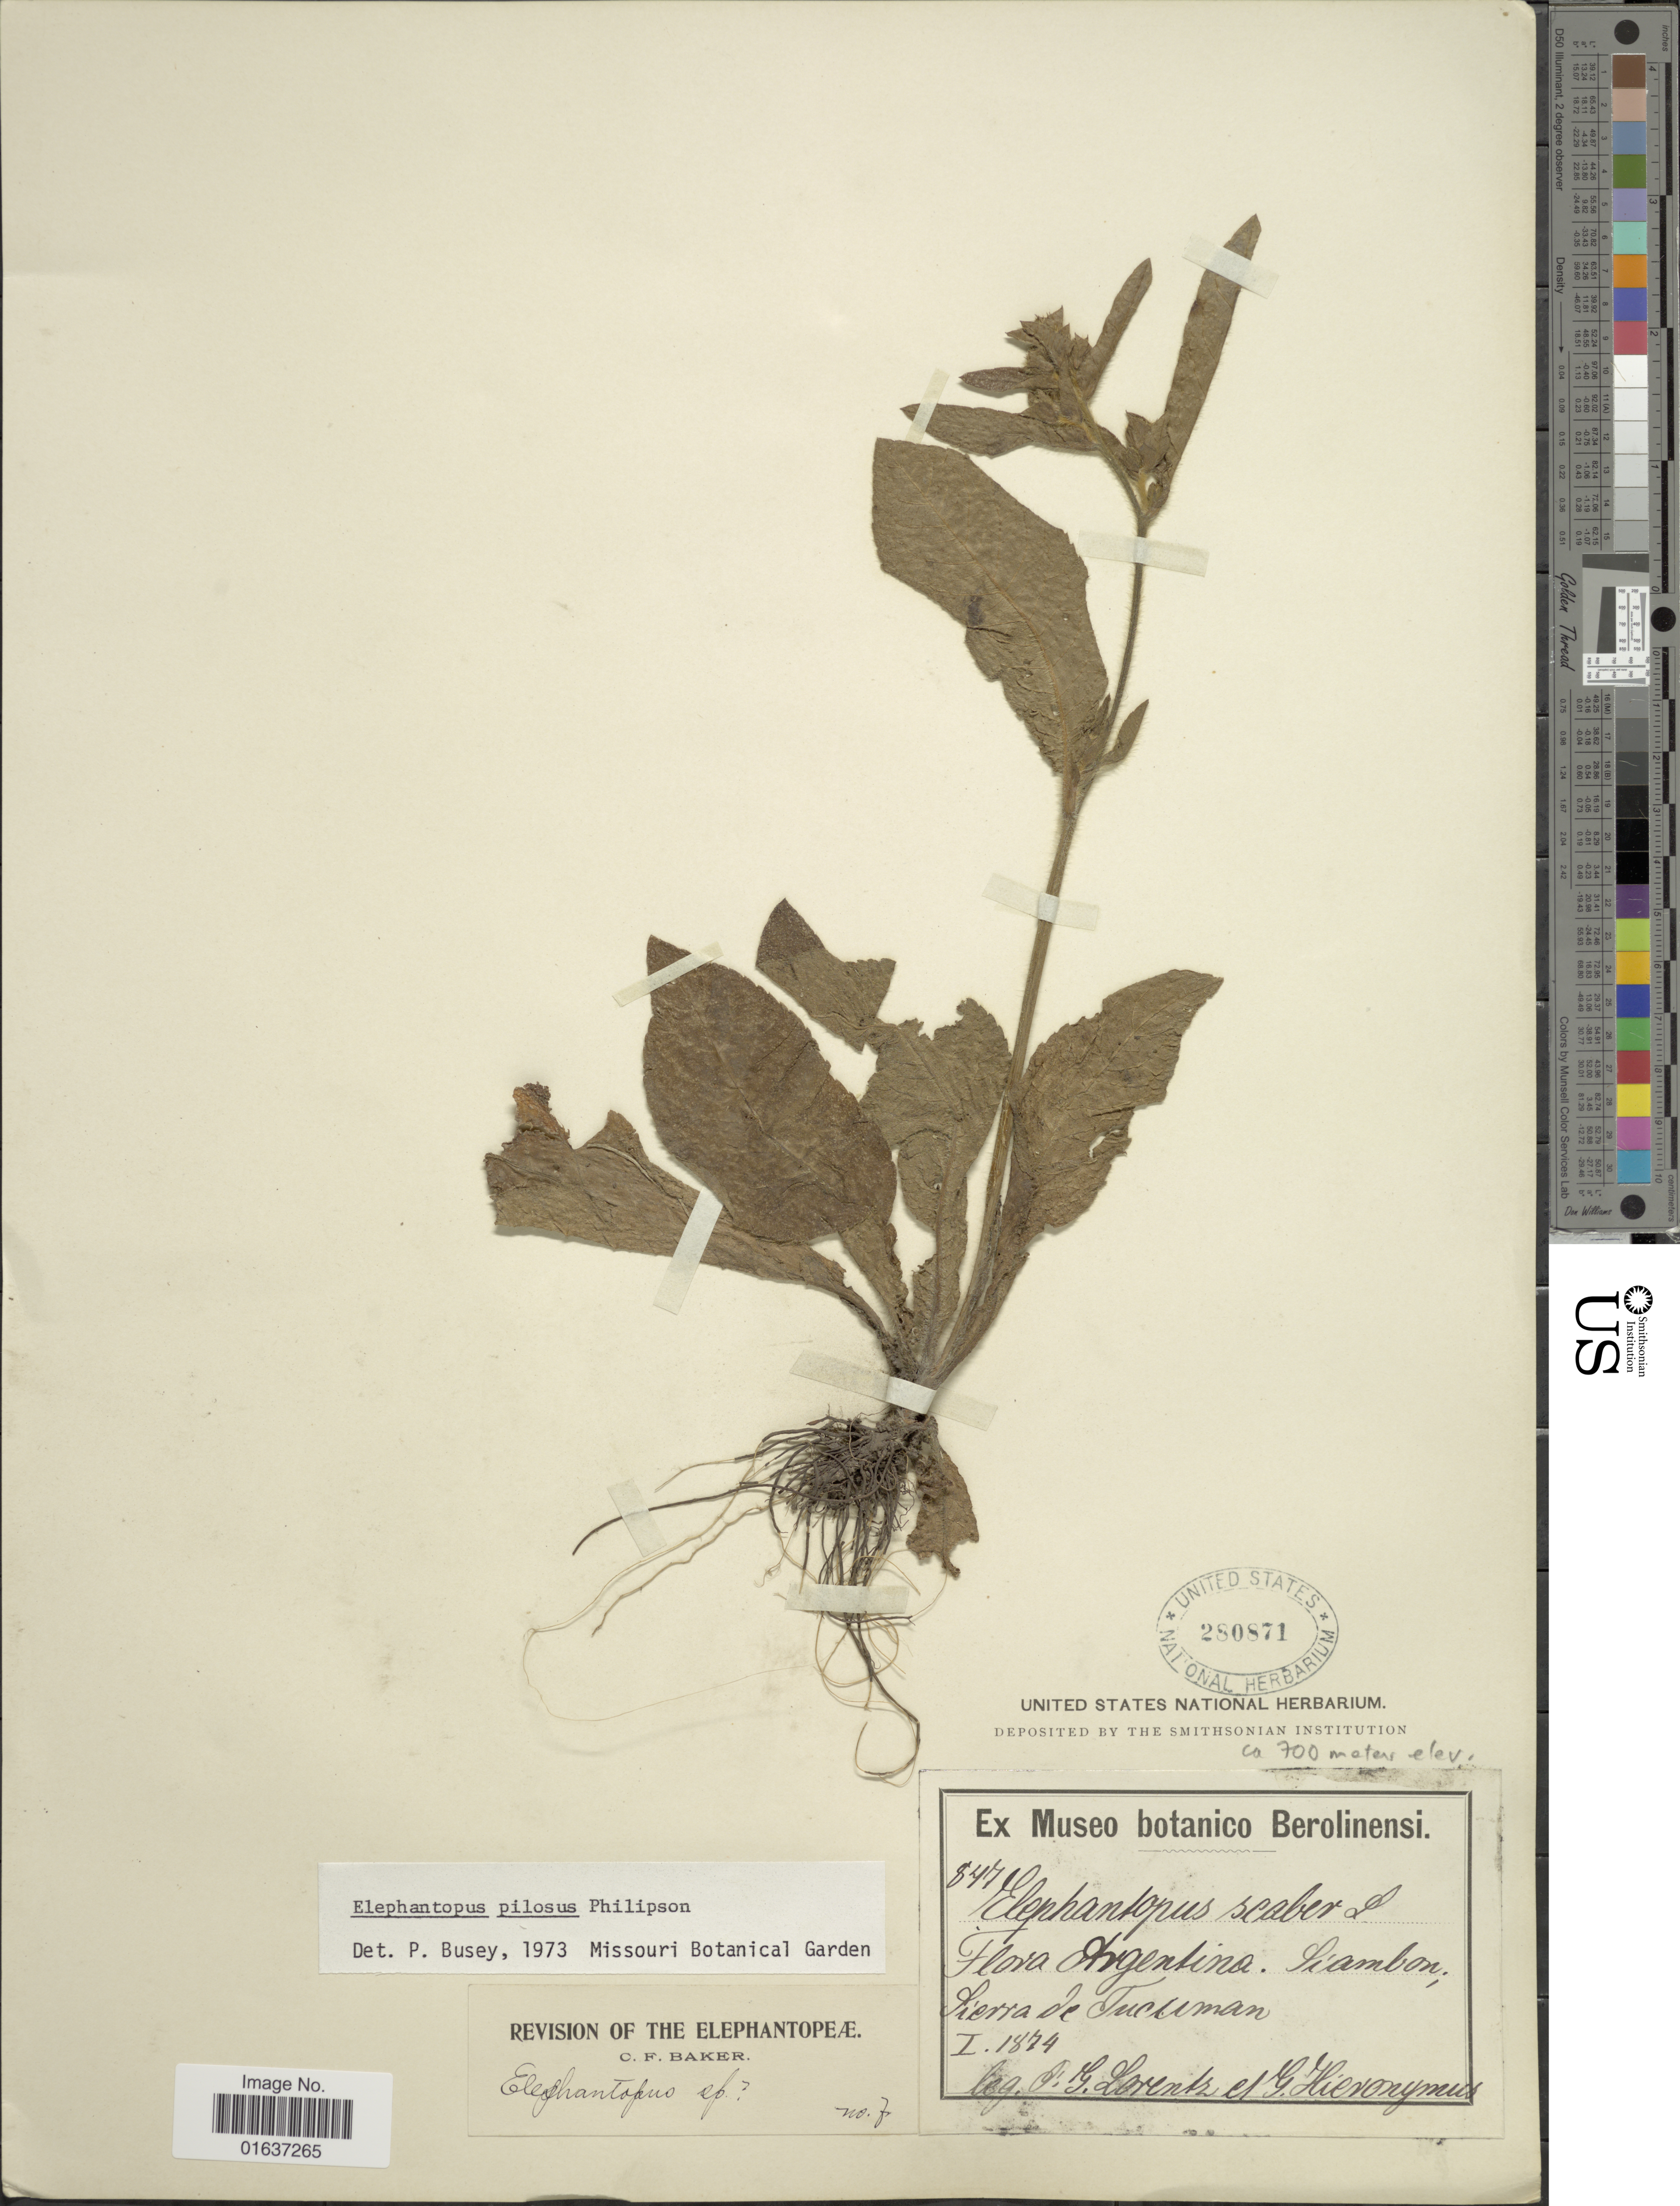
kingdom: Plantae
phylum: Tracheophyta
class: Magnoliopsida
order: Asterales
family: Asteraceae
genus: Elephantopus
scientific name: Elephantopus mollis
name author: Kunth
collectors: P. G. Lorentz & G. H. Hieronymus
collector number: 847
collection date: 1874-01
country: Argentina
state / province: Tucuman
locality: Siambon, Sierra de Tucuman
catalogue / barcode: US 280871